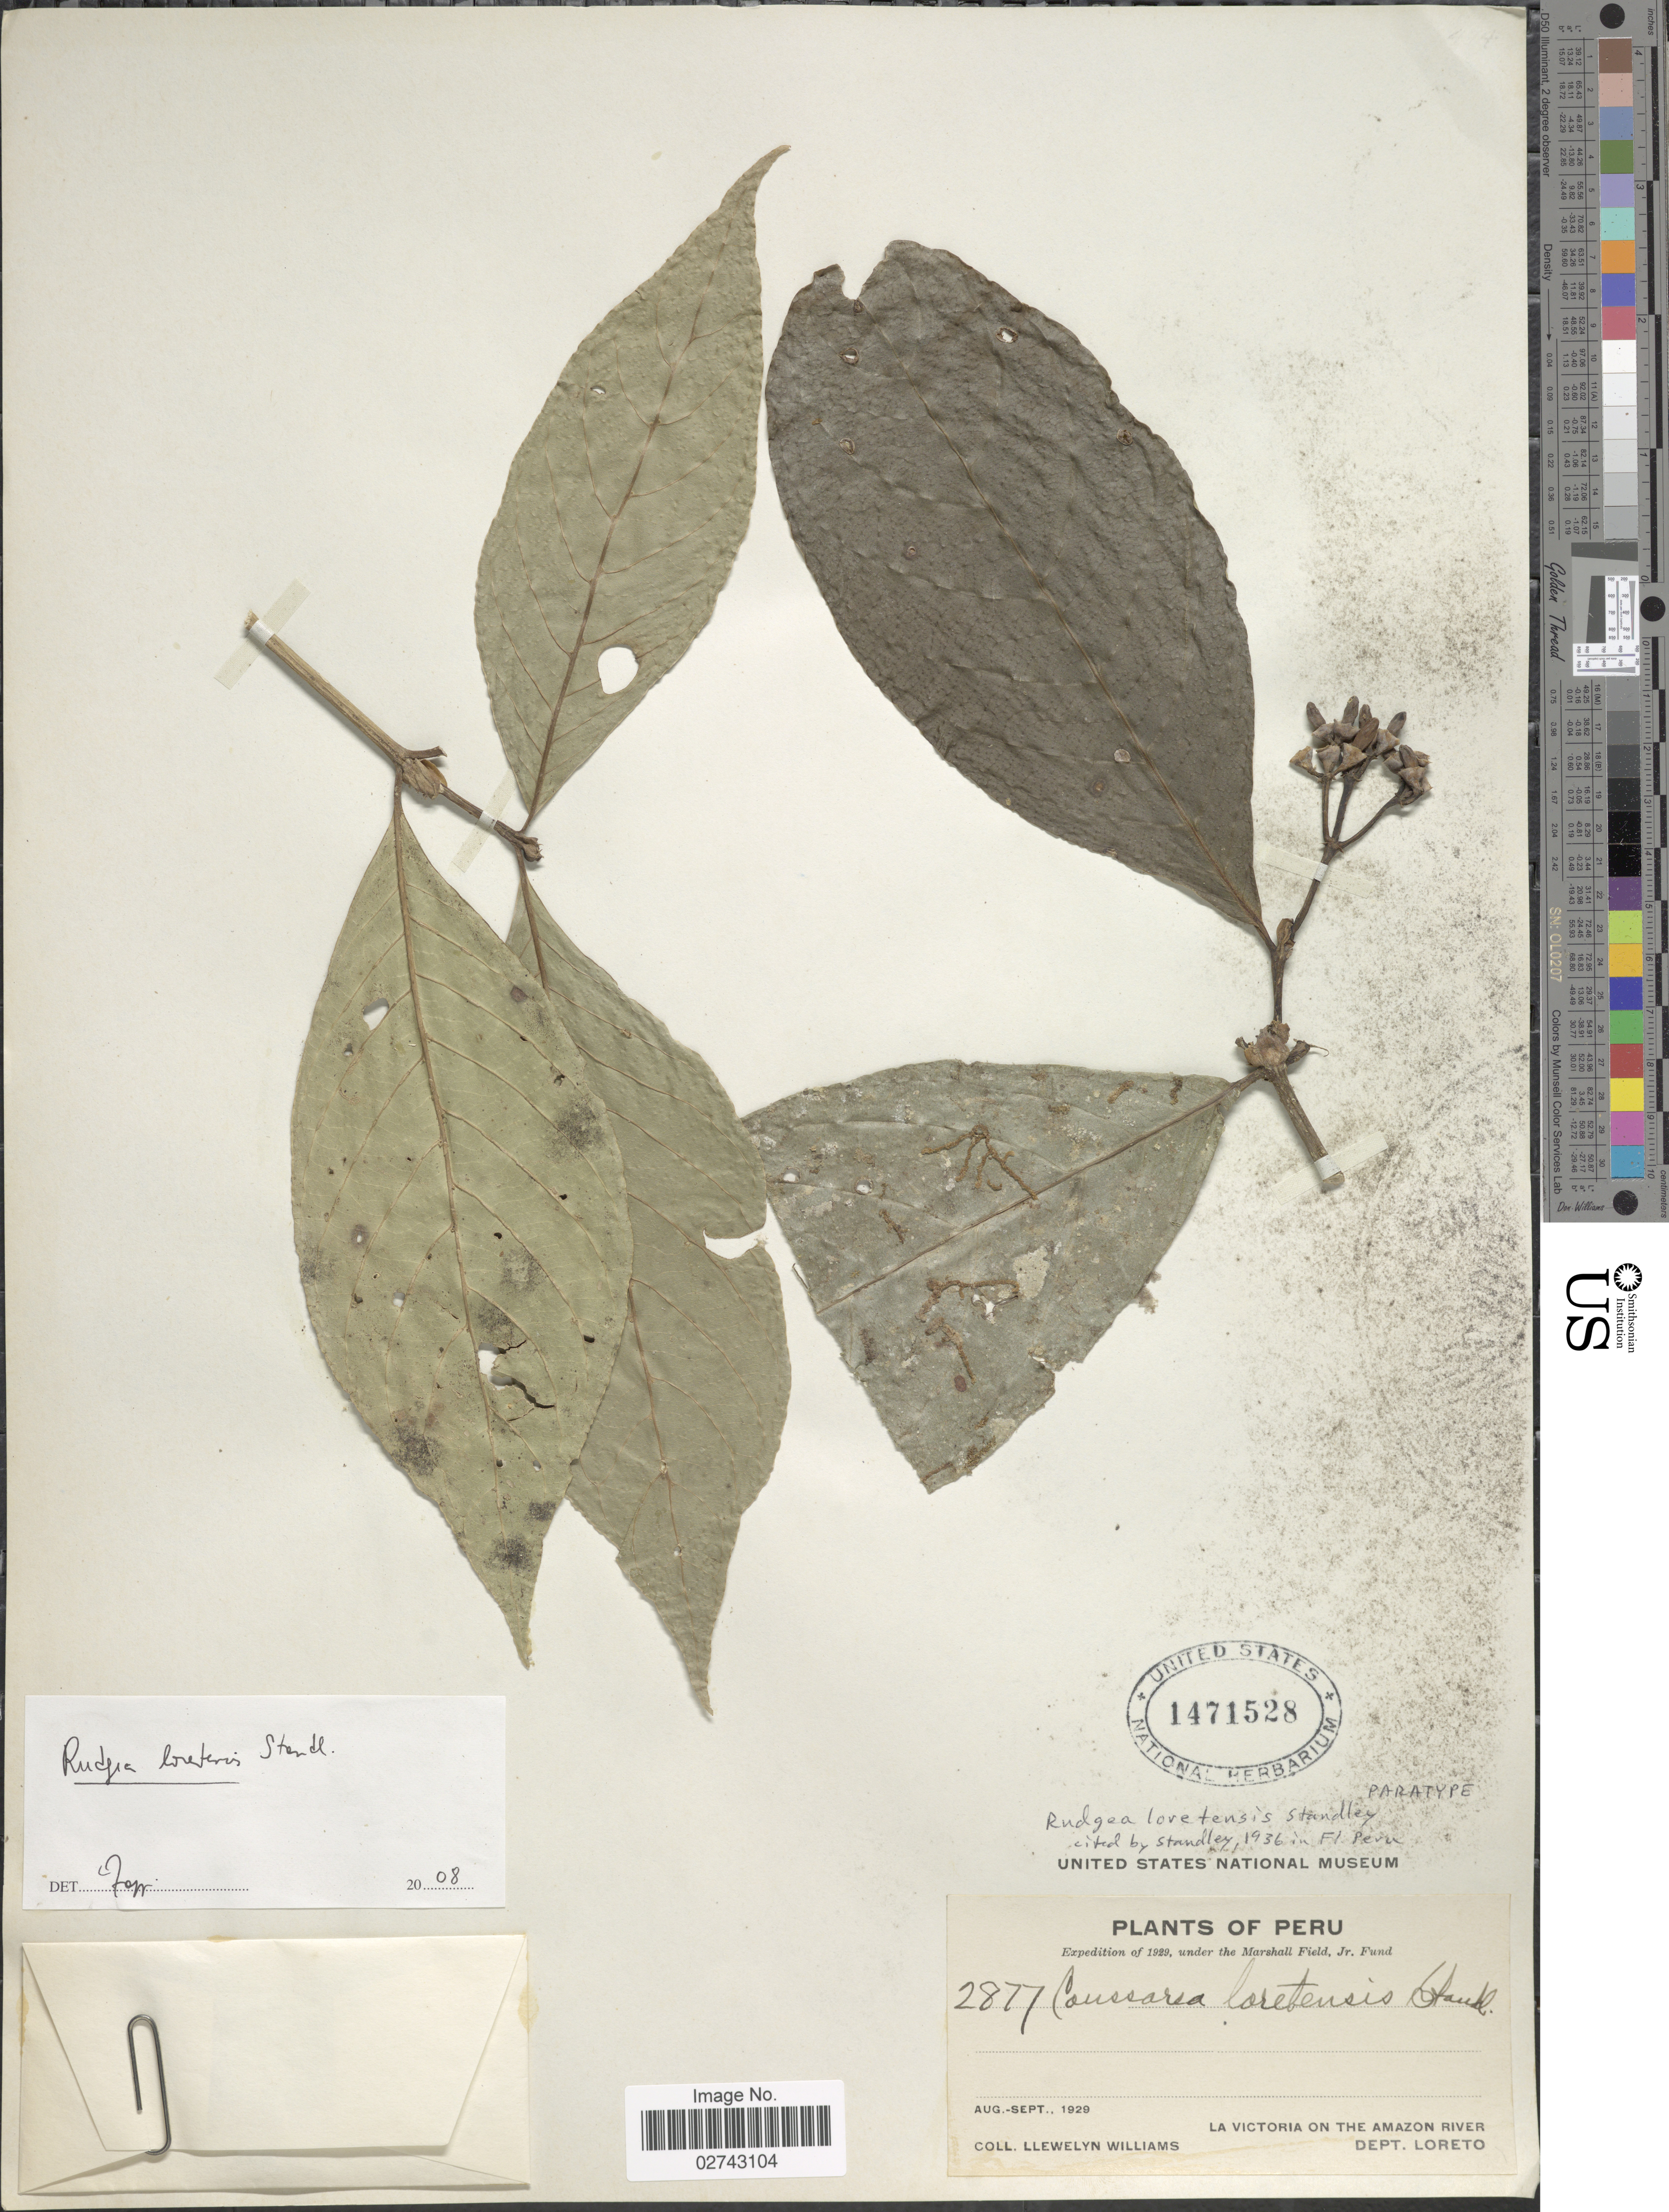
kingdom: Plantae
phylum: Tracheophyta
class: Magnoliopsida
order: Gentianales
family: Rubiaceae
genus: Rudgea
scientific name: Rudgea loretensis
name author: Standl.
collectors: Ll. Williams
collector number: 2877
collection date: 1929-08/1929-09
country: Peru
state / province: Loreto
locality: La Victoria on the Amazon River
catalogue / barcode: US 1471528